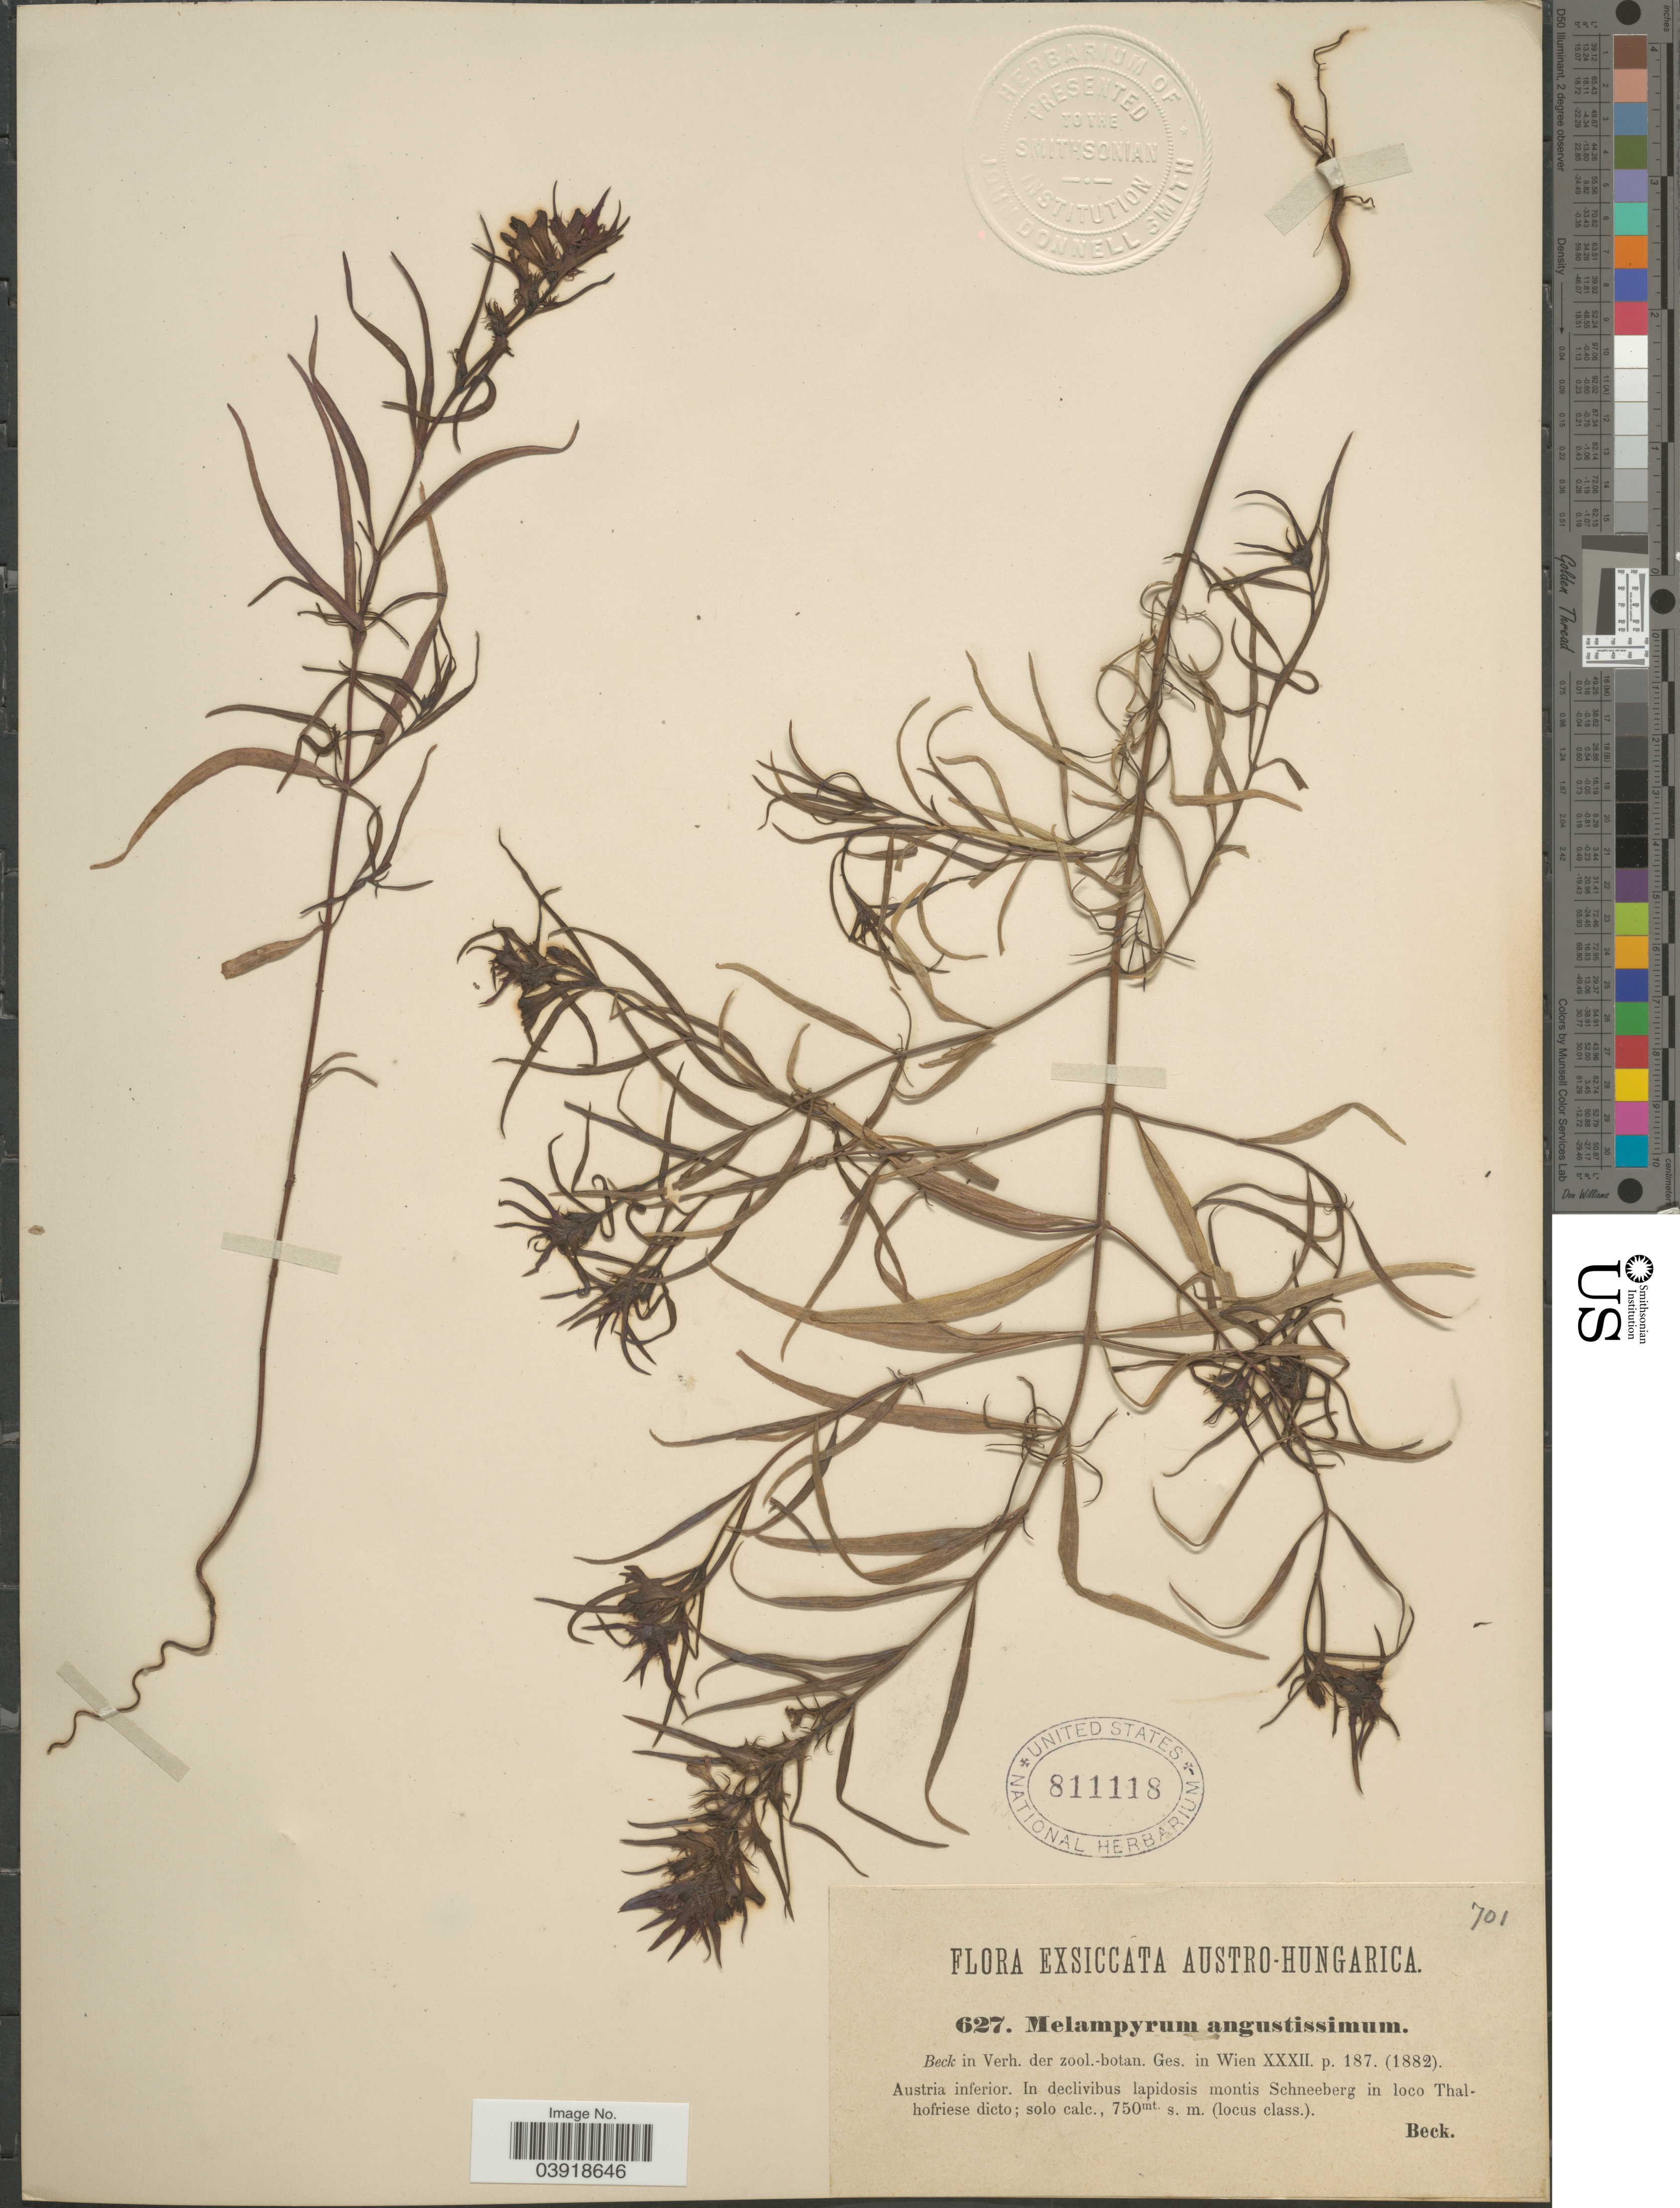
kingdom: Plantae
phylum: Tracheophyta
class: Magnoliopsida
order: Lamiales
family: Orobanchaceae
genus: Melampyrum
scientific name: Melampyrum angustissimum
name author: Beck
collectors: -- Beck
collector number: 627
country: Austria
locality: Austria inferior. In declivibus lapidosis montis Schneeberg in loco Thalhofriese dicto; solo calc.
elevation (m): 750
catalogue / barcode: US 811118